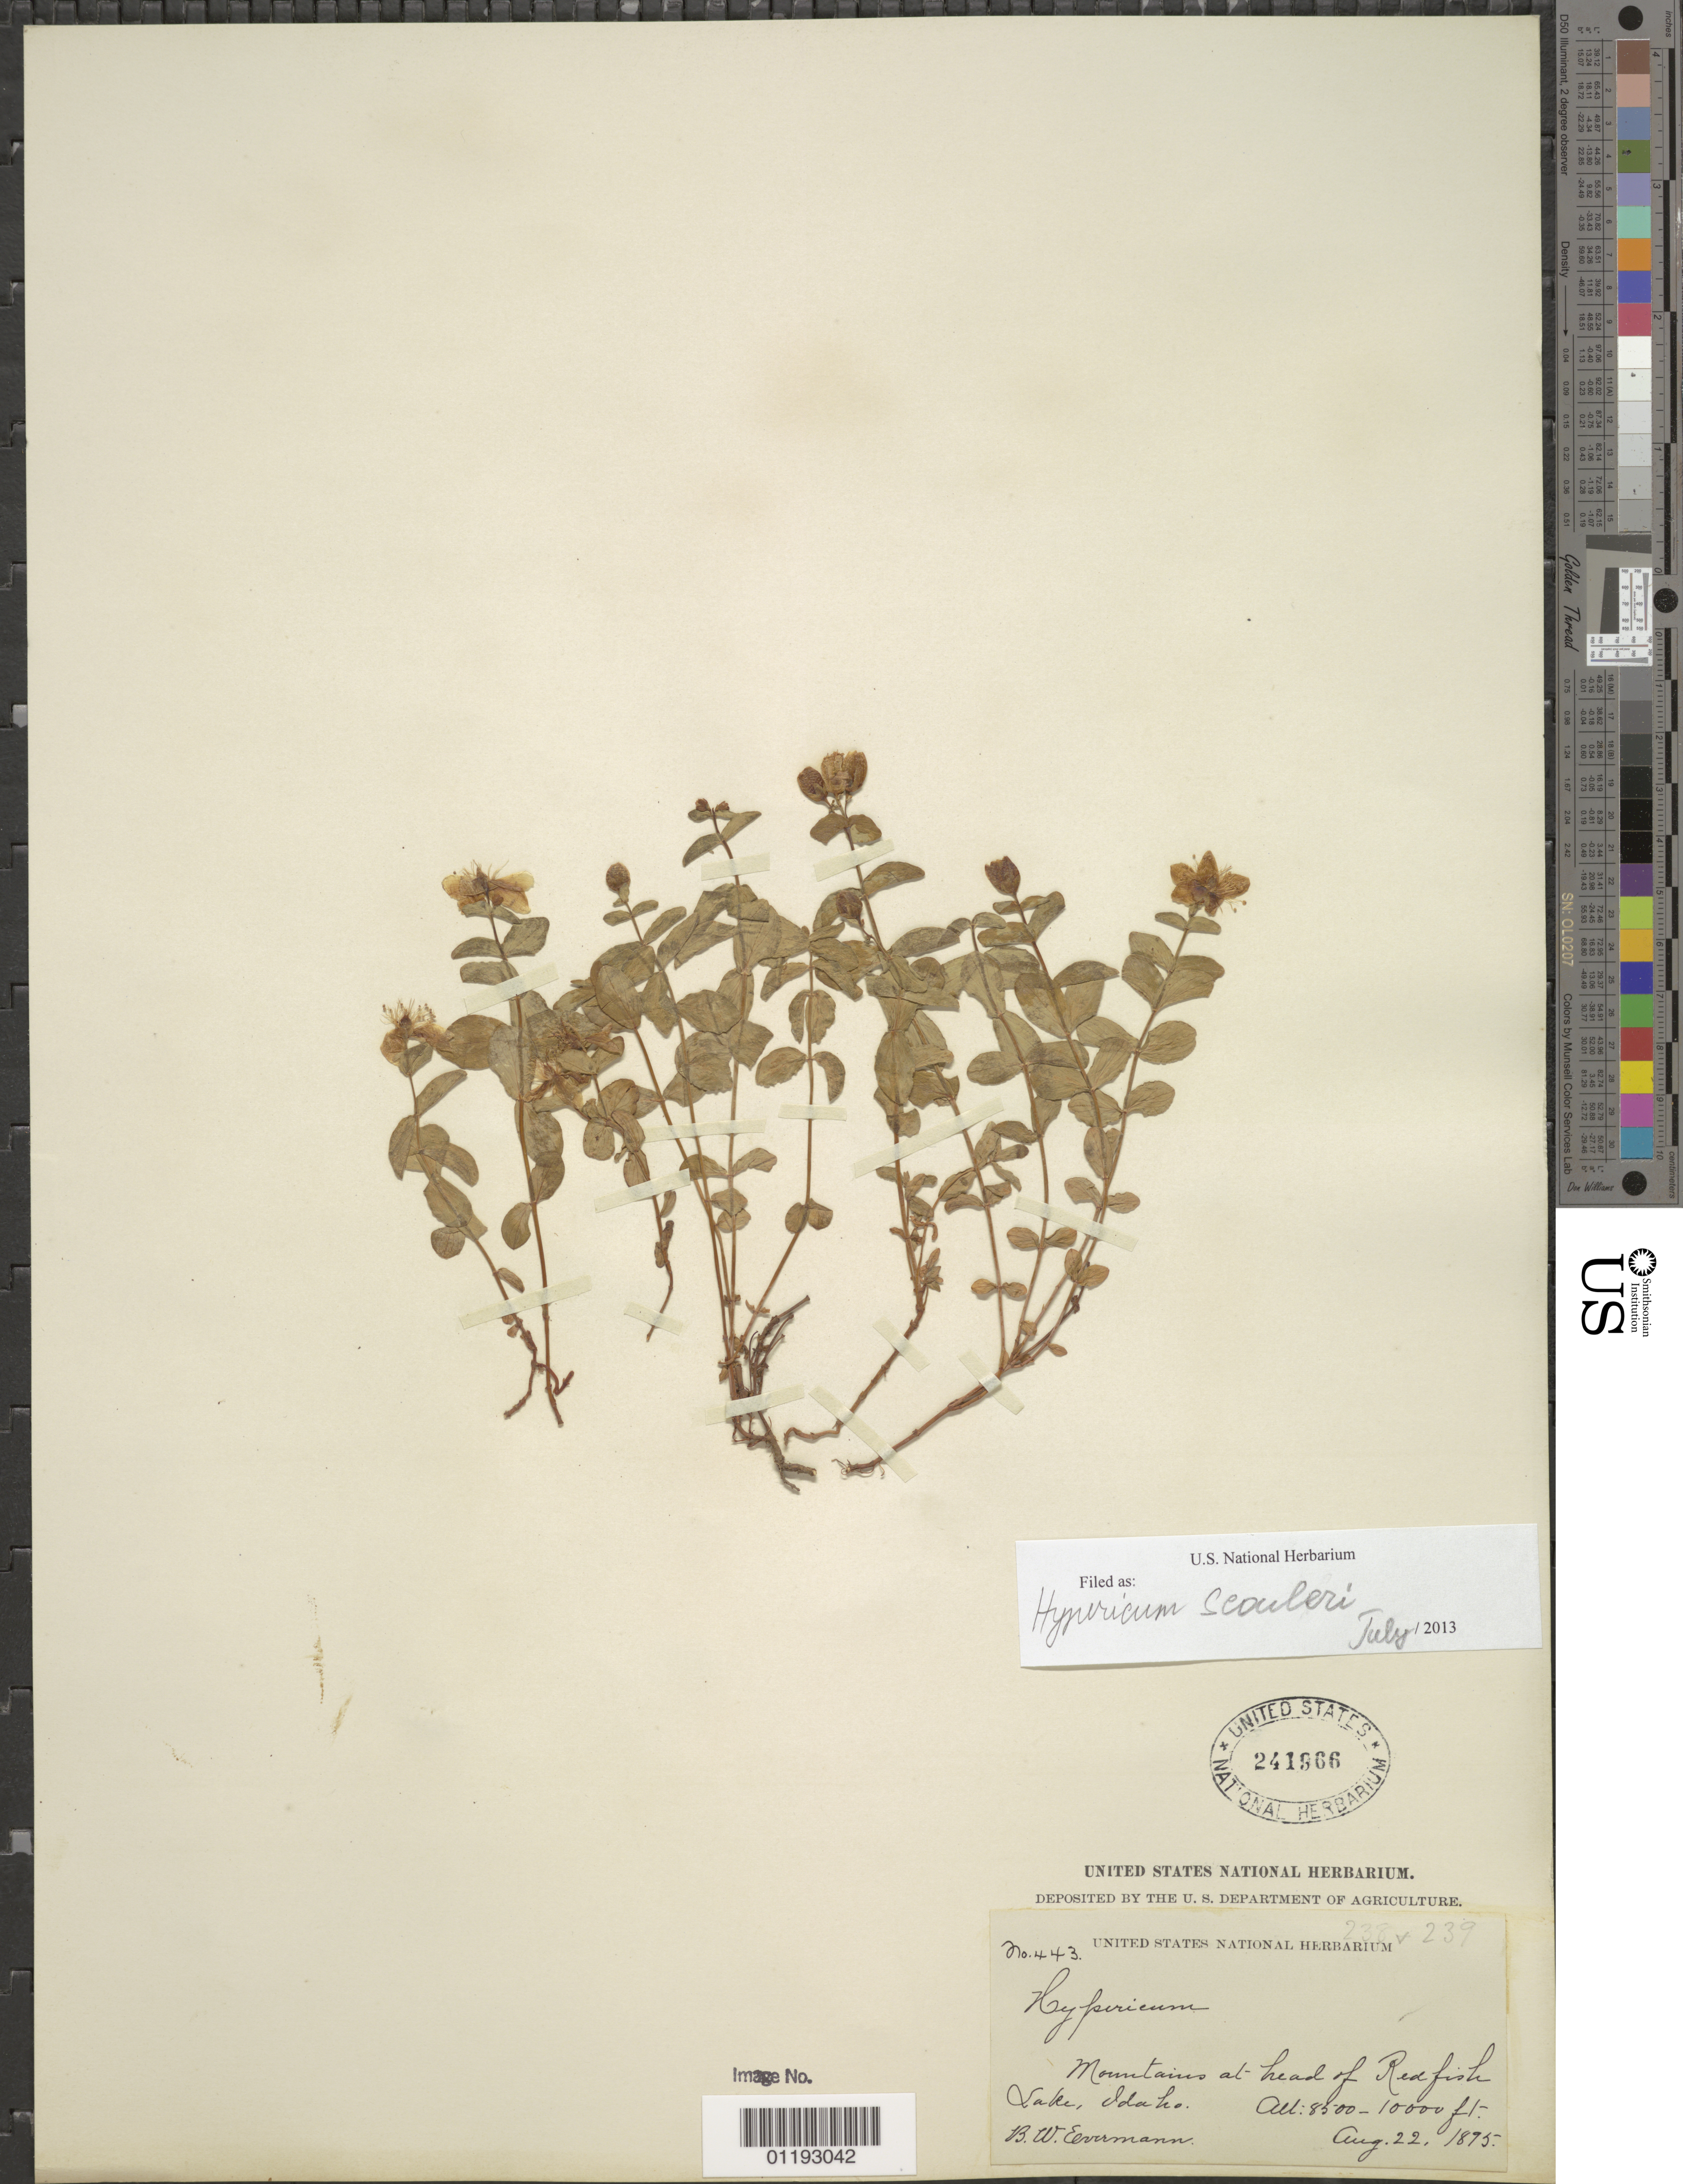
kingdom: Plantae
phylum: Tracheophyta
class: Magnoliopsida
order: Malpighiales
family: Hypericaceae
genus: Hypericum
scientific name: Hypericum scouleri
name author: Hook.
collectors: B. W. Evermann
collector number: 443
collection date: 1895-08-22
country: United States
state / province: Idaho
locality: Mountains at head of Redfish Lake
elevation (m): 2591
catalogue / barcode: US 241966